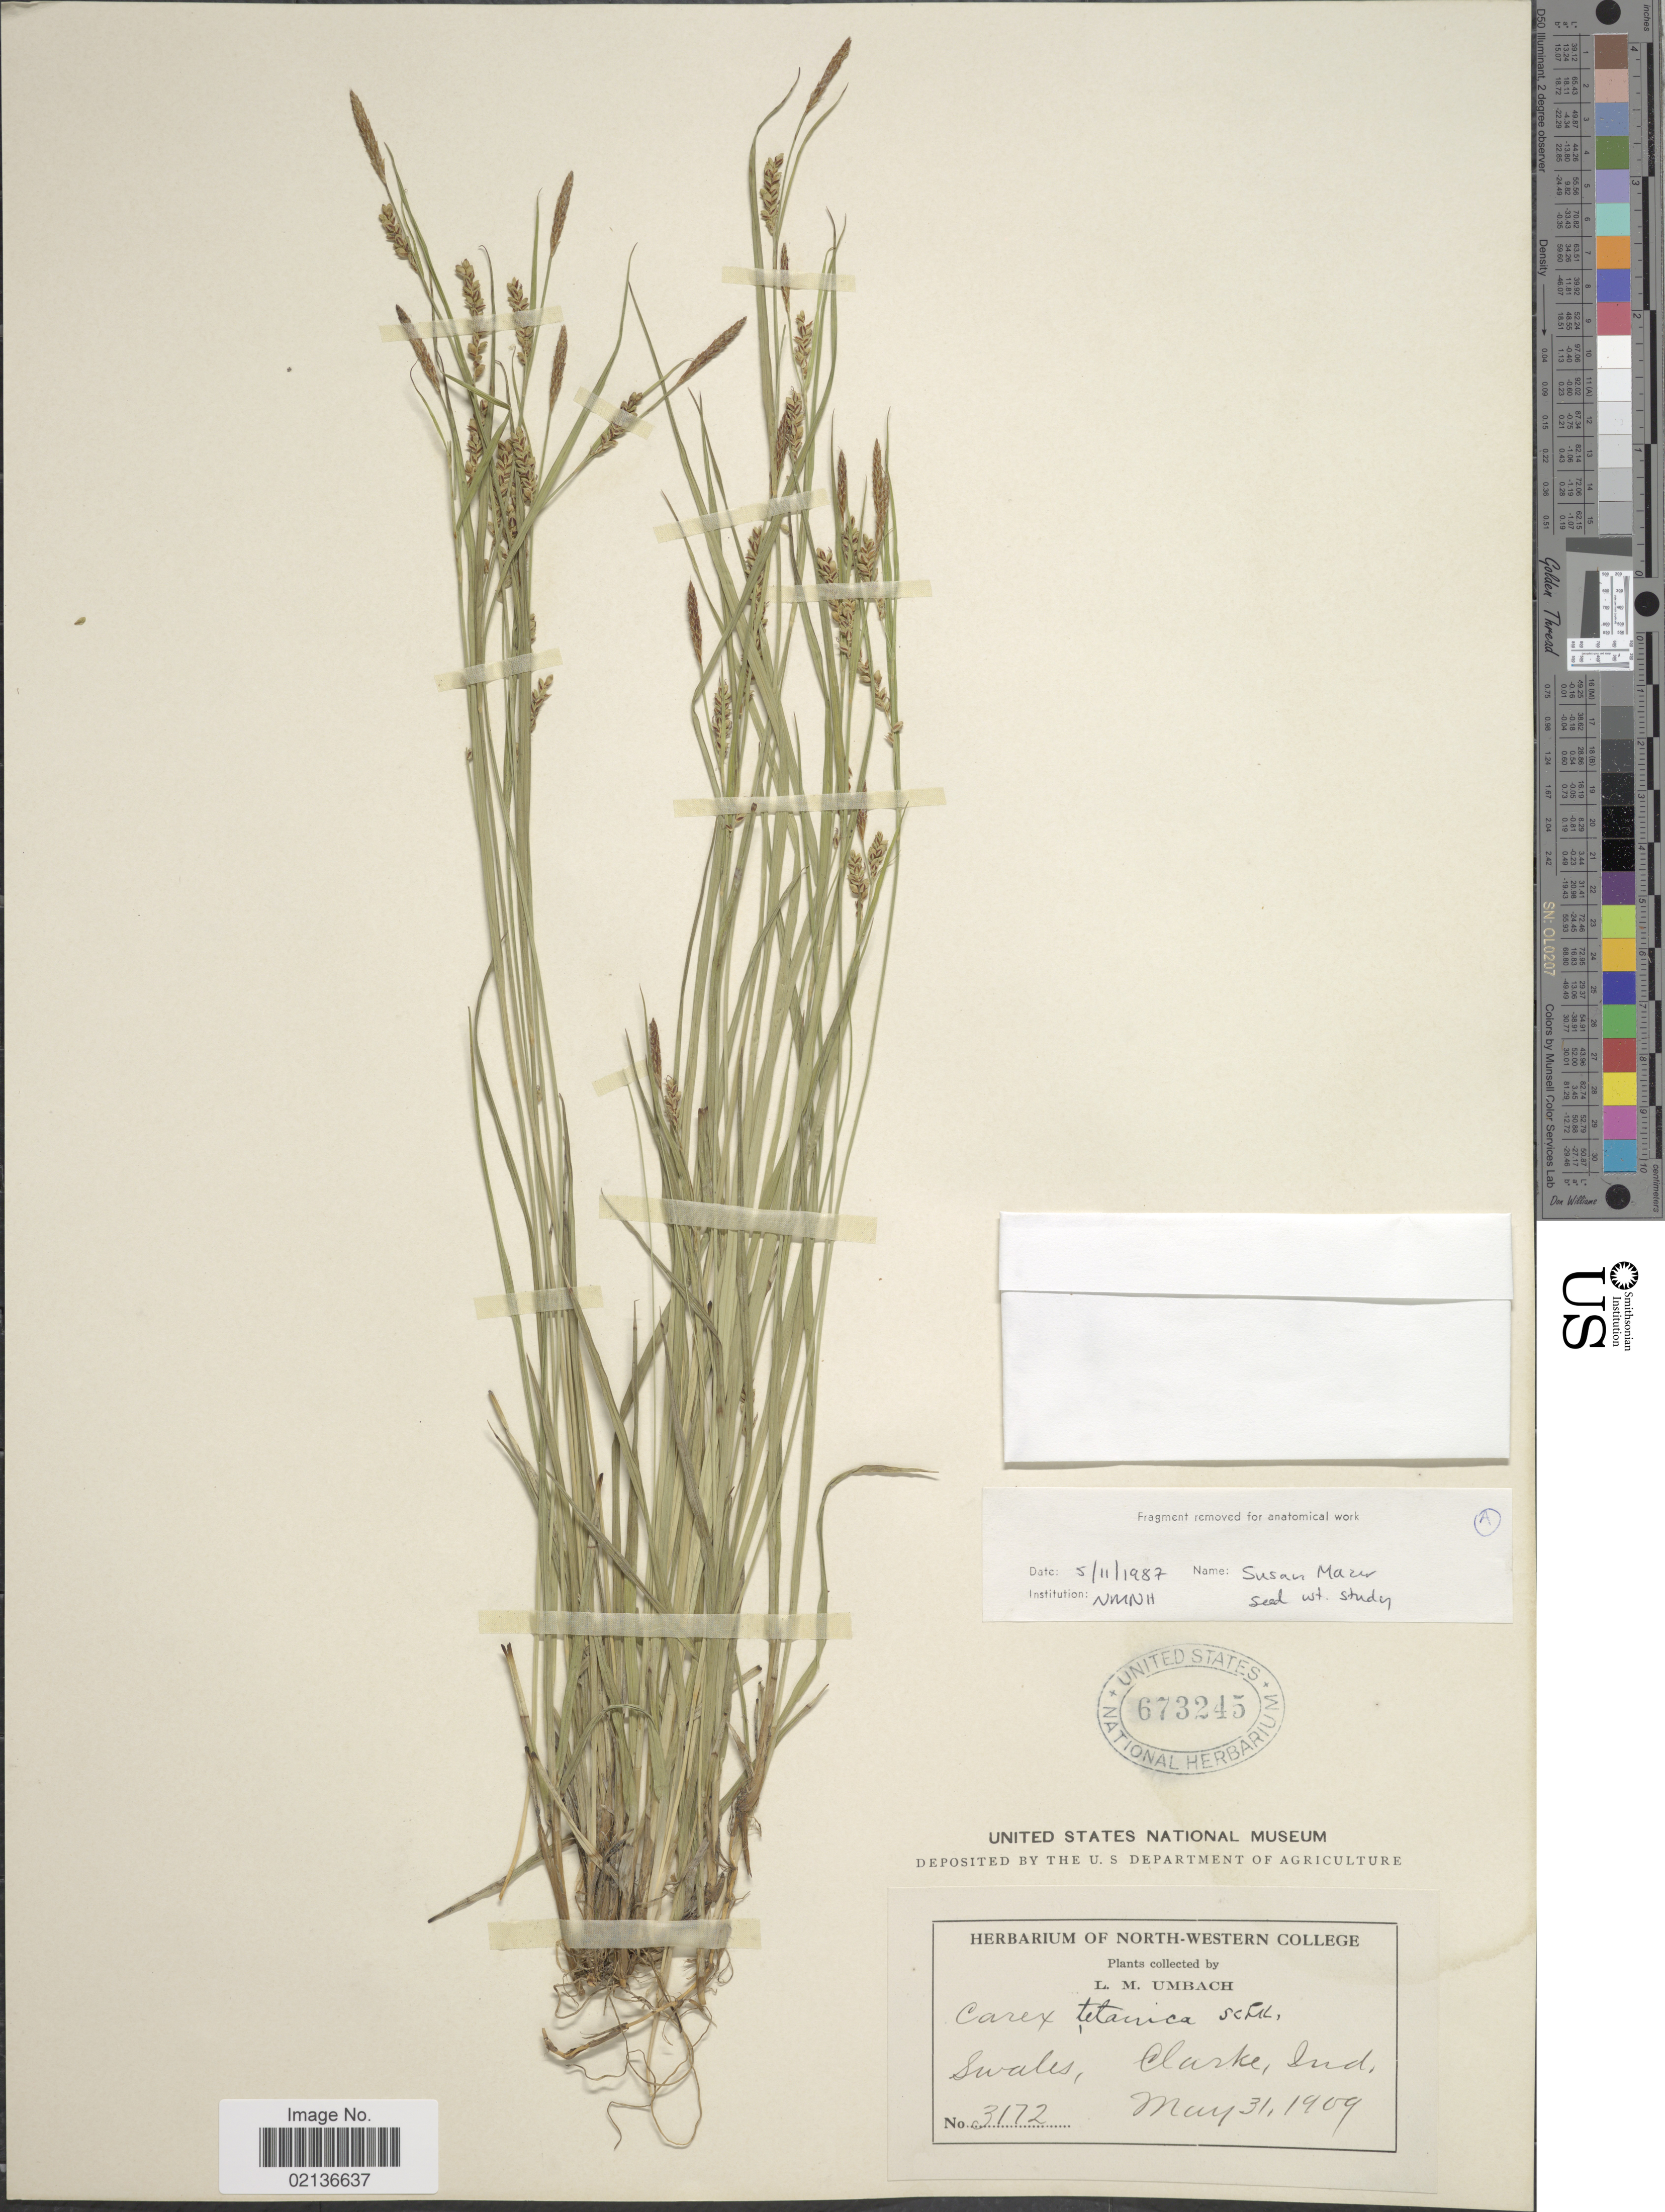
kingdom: Plantae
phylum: Tracheophyta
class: Liliopsida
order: Poales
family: Cyperaceae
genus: Carex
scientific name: Carex tetanica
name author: Schkuhr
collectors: L. M. Umbach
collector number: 3172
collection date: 1909-05-31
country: United States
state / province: Indiana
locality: Swales, Clarke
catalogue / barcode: US 673245